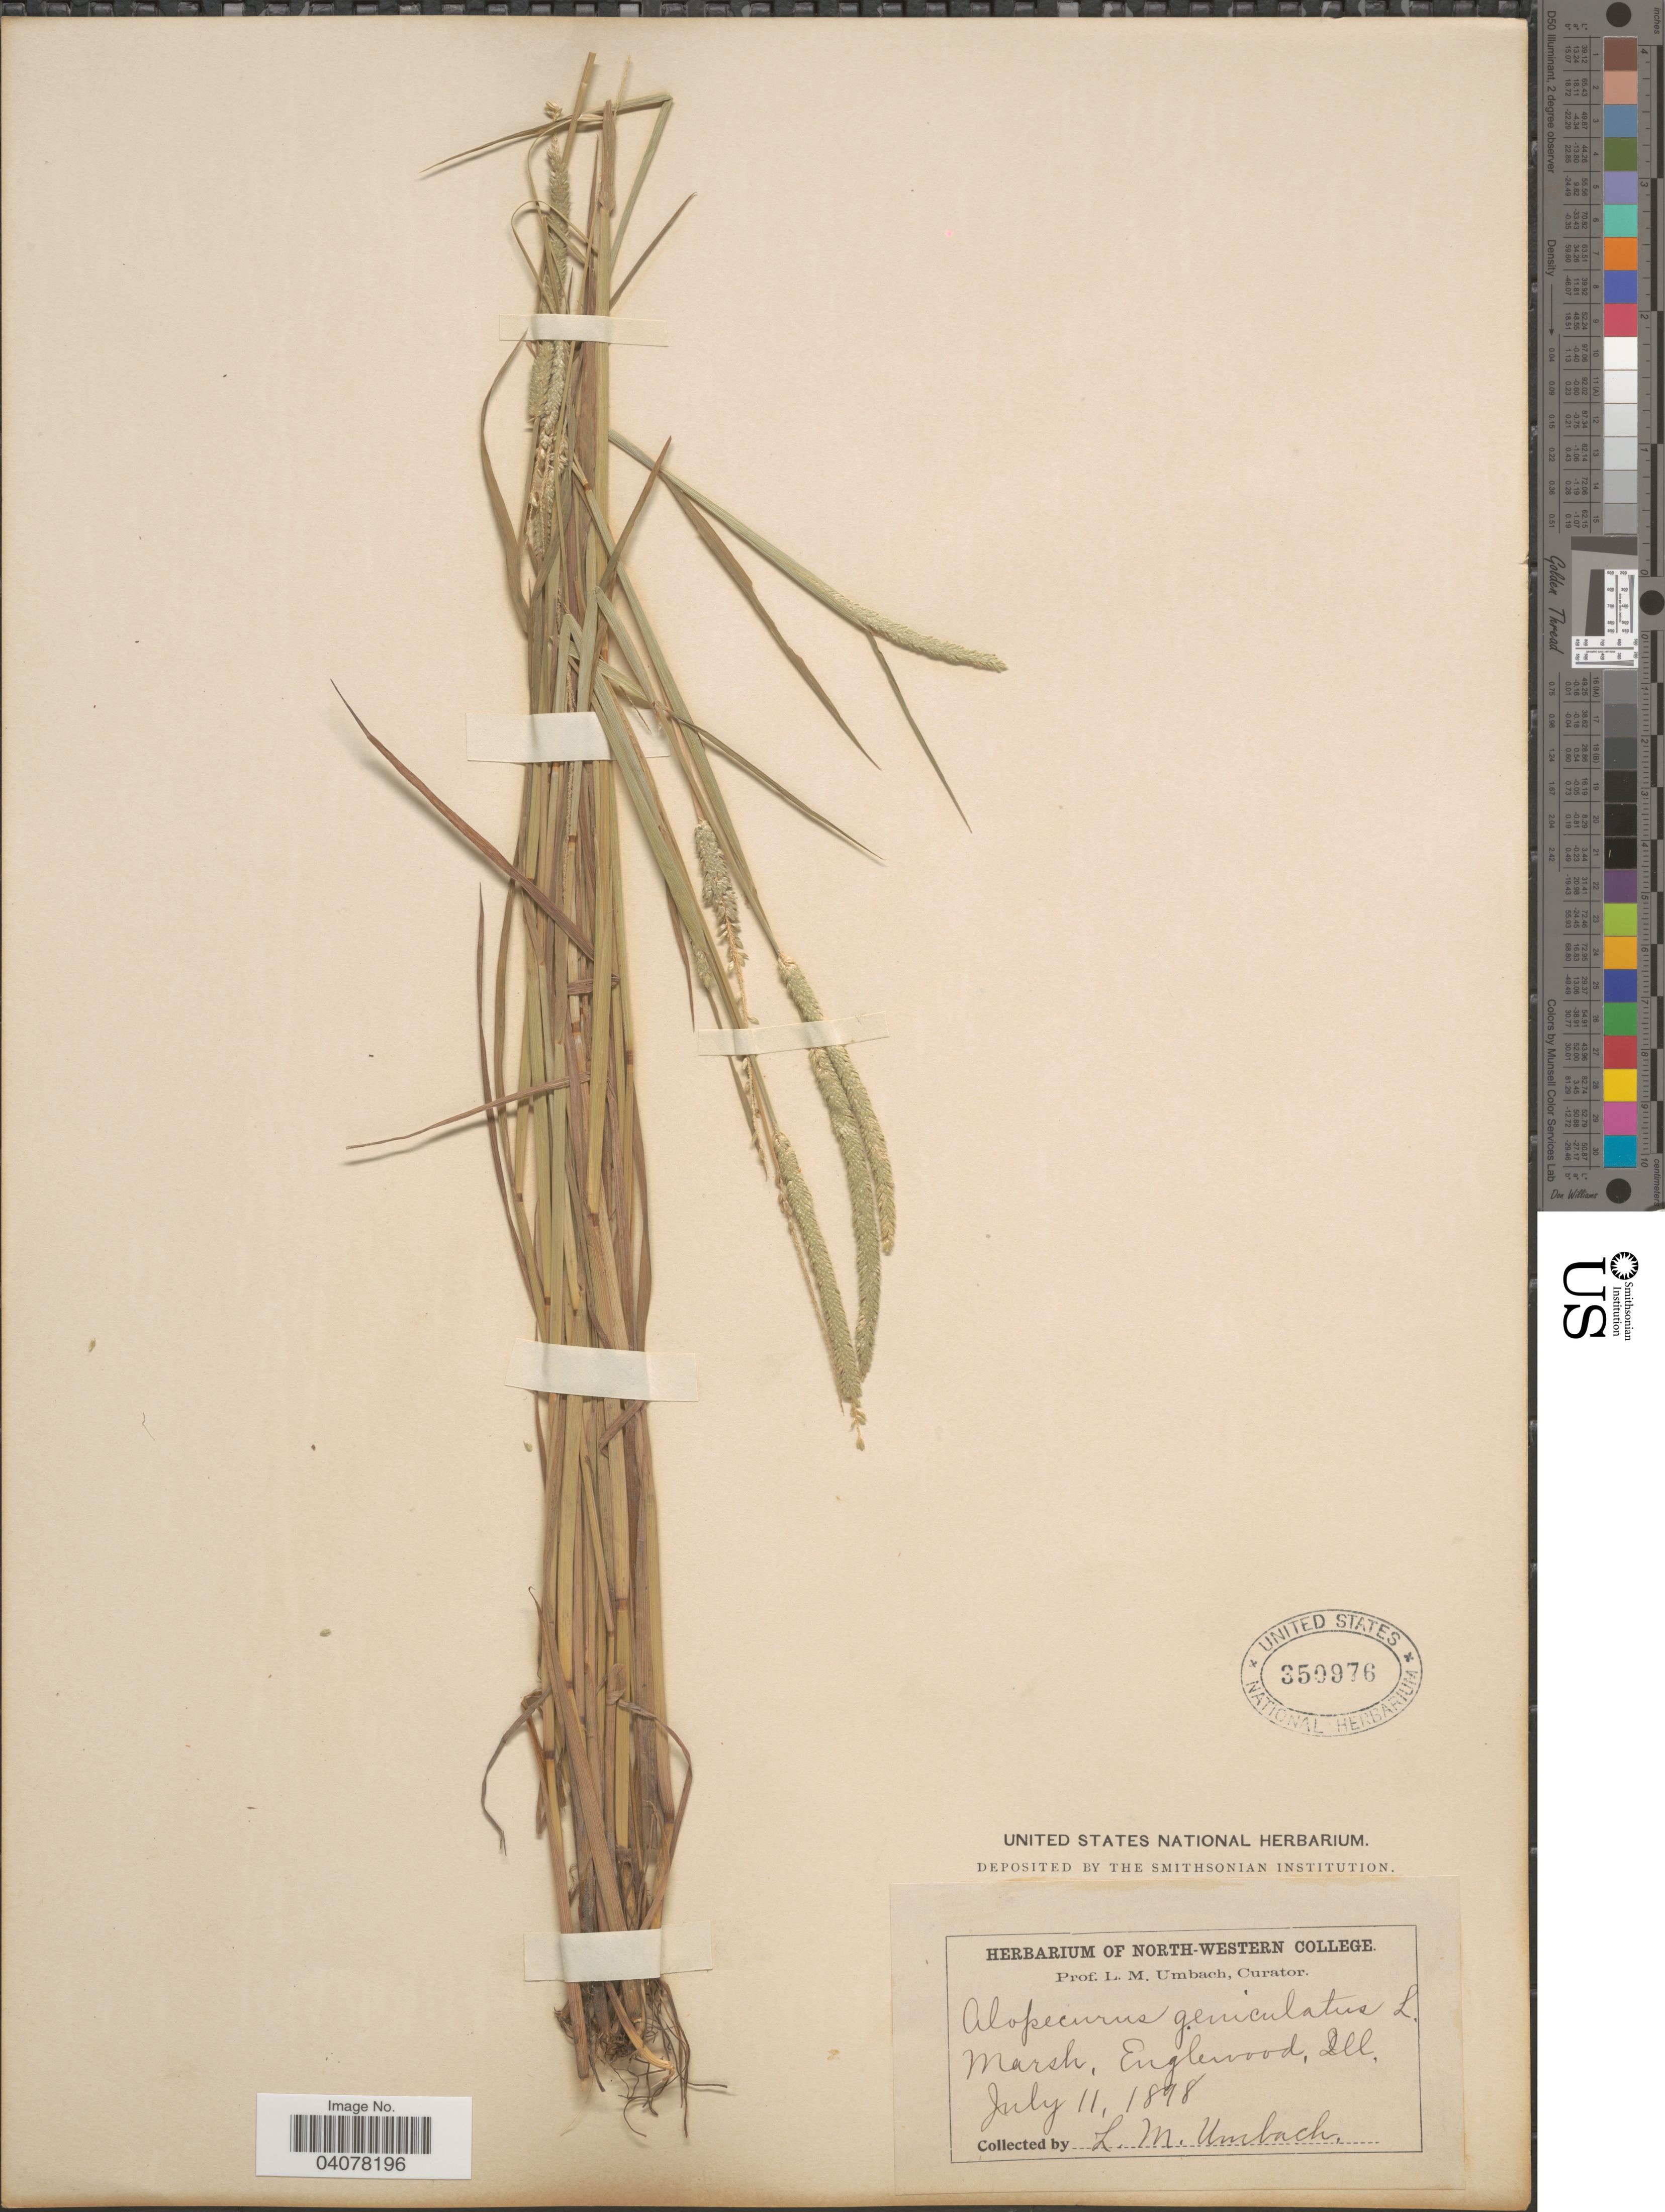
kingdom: Plantae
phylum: Tracheophyta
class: Liliopsida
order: Poales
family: Poaceae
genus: Alopecurus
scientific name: Alopecurus aequalis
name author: Sobol.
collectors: L. M. Umbach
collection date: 1898-07-11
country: United States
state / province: Illinois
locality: Marsh, Englewood.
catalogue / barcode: US 350976